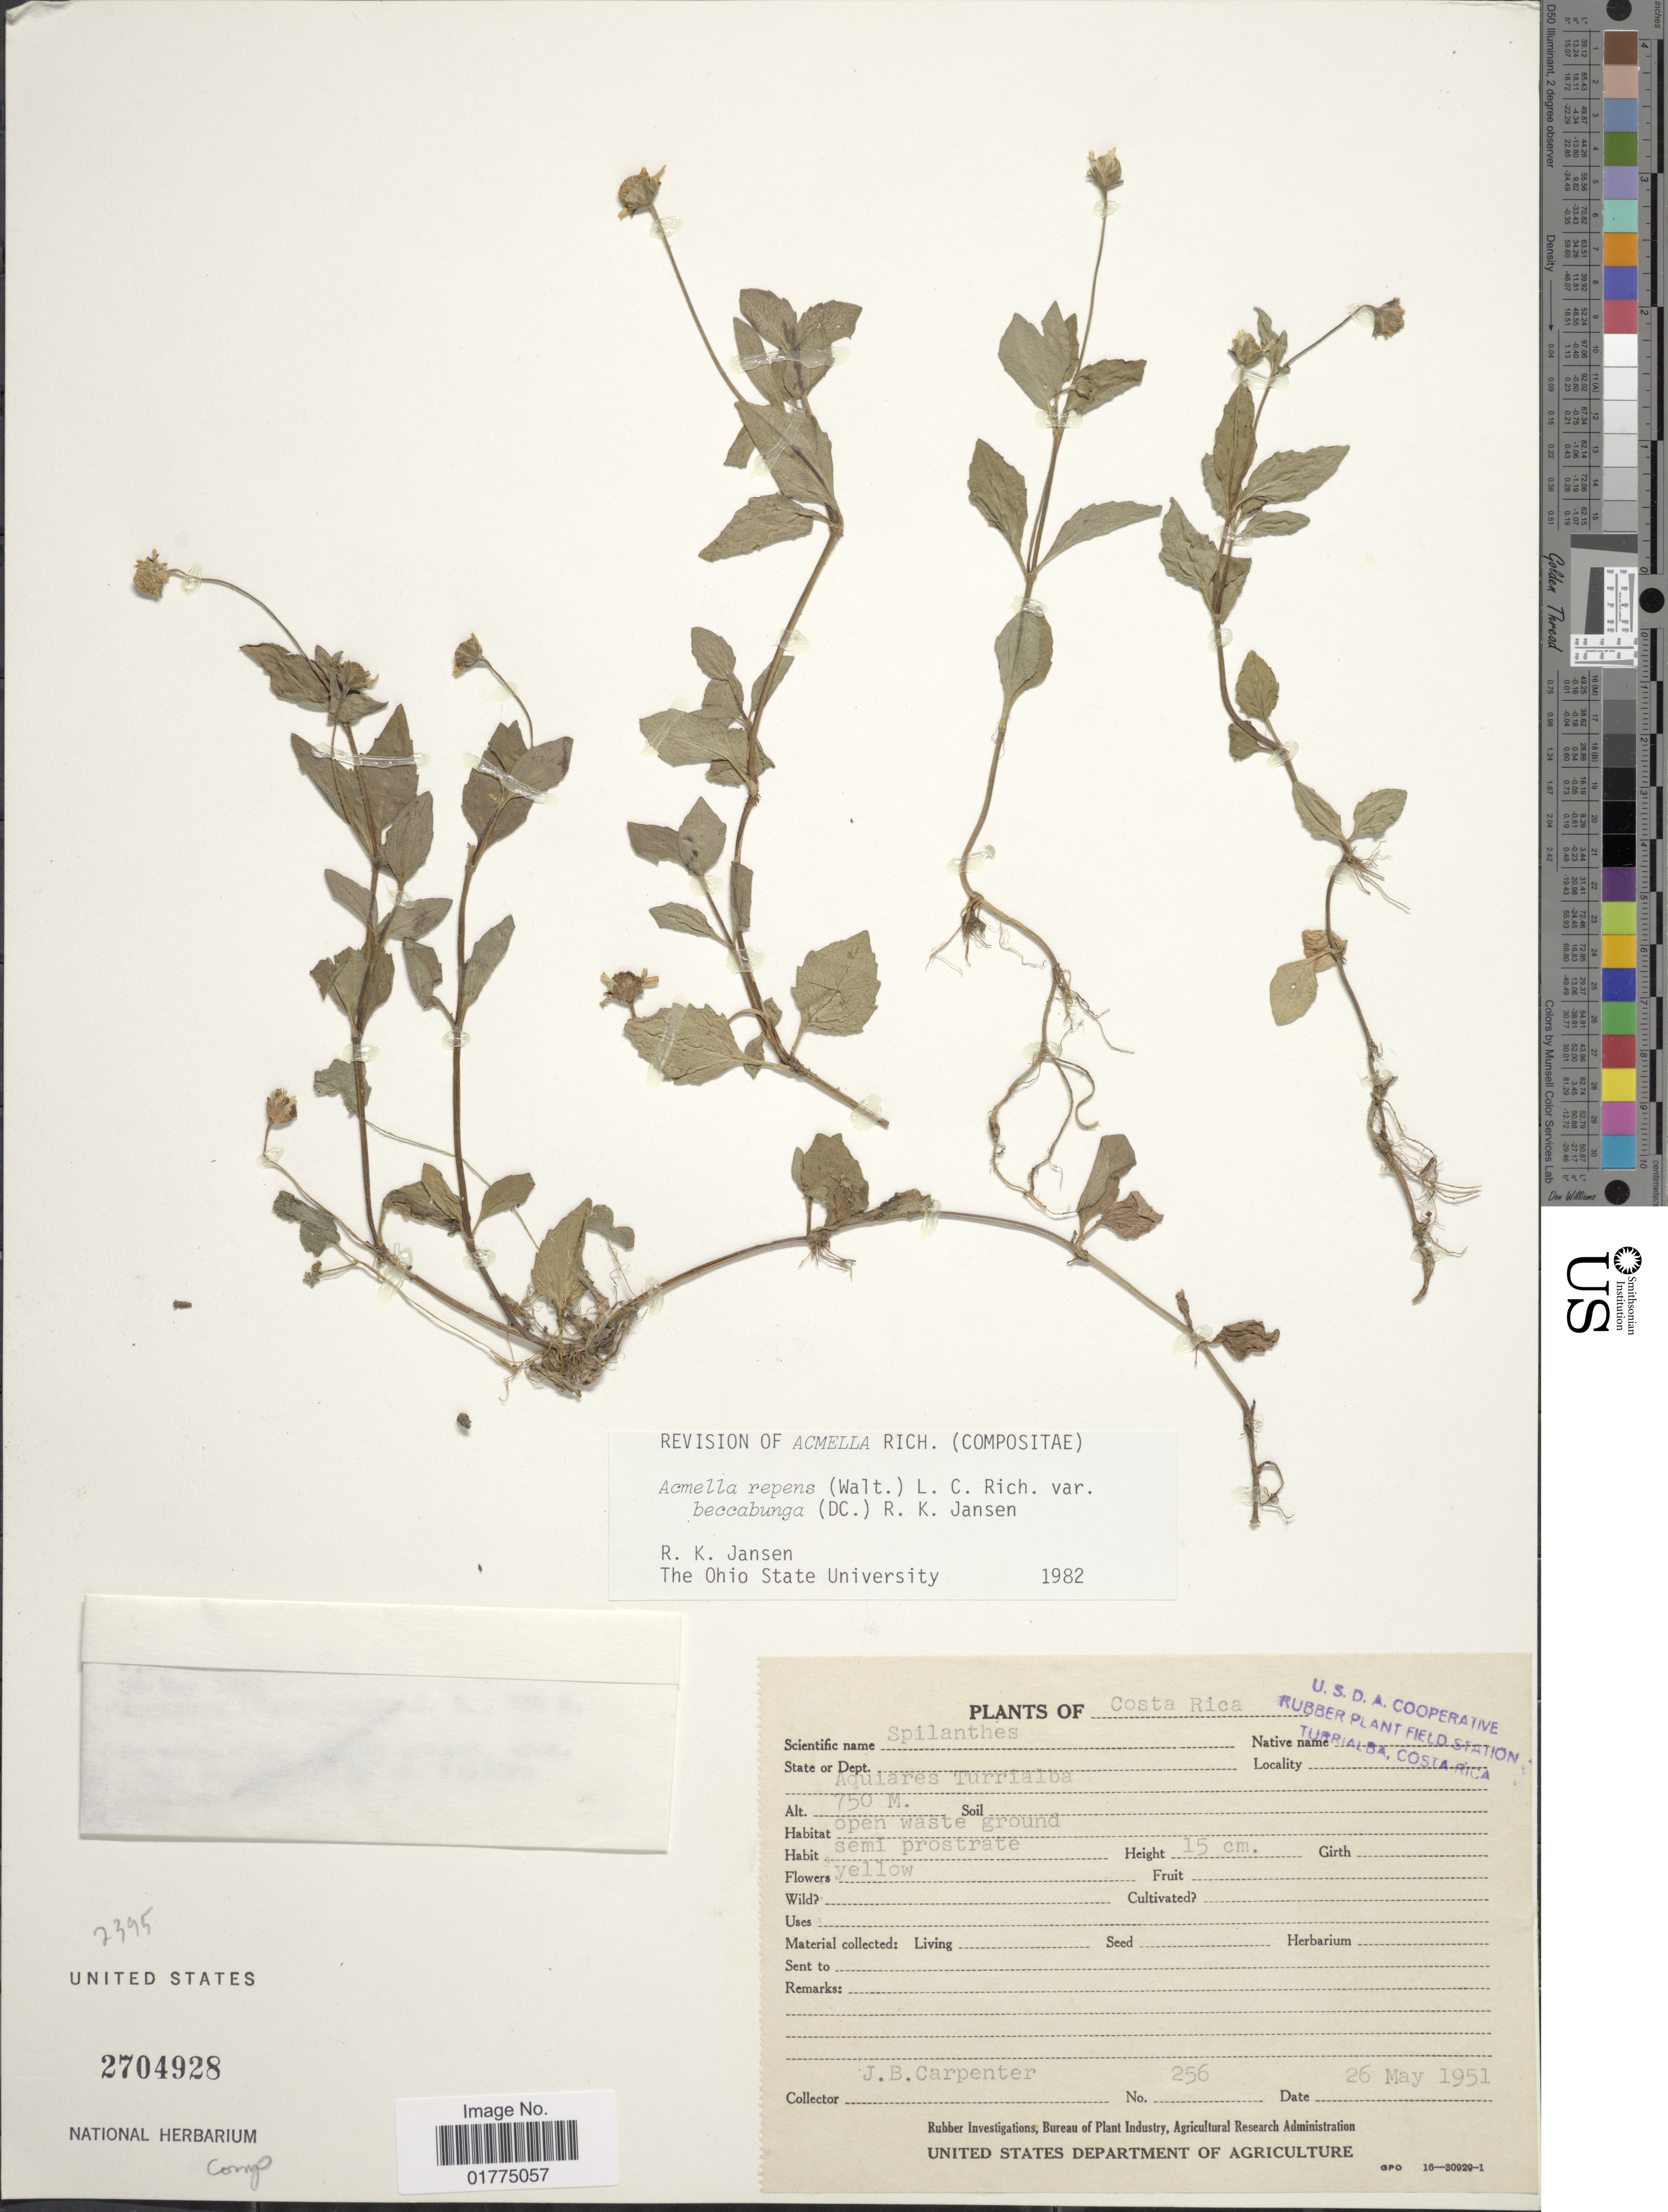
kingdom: Plantae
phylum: Tracheophyta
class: Magnoliopsida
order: Asterales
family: Asteraceae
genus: Acmella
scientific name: Acmella repens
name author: (Walter) Rich.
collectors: J. Carpenter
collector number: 256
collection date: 1951-05-26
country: Costa Rica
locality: State or Dept. Aquiares Turrialba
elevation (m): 750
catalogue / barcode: US 2704928